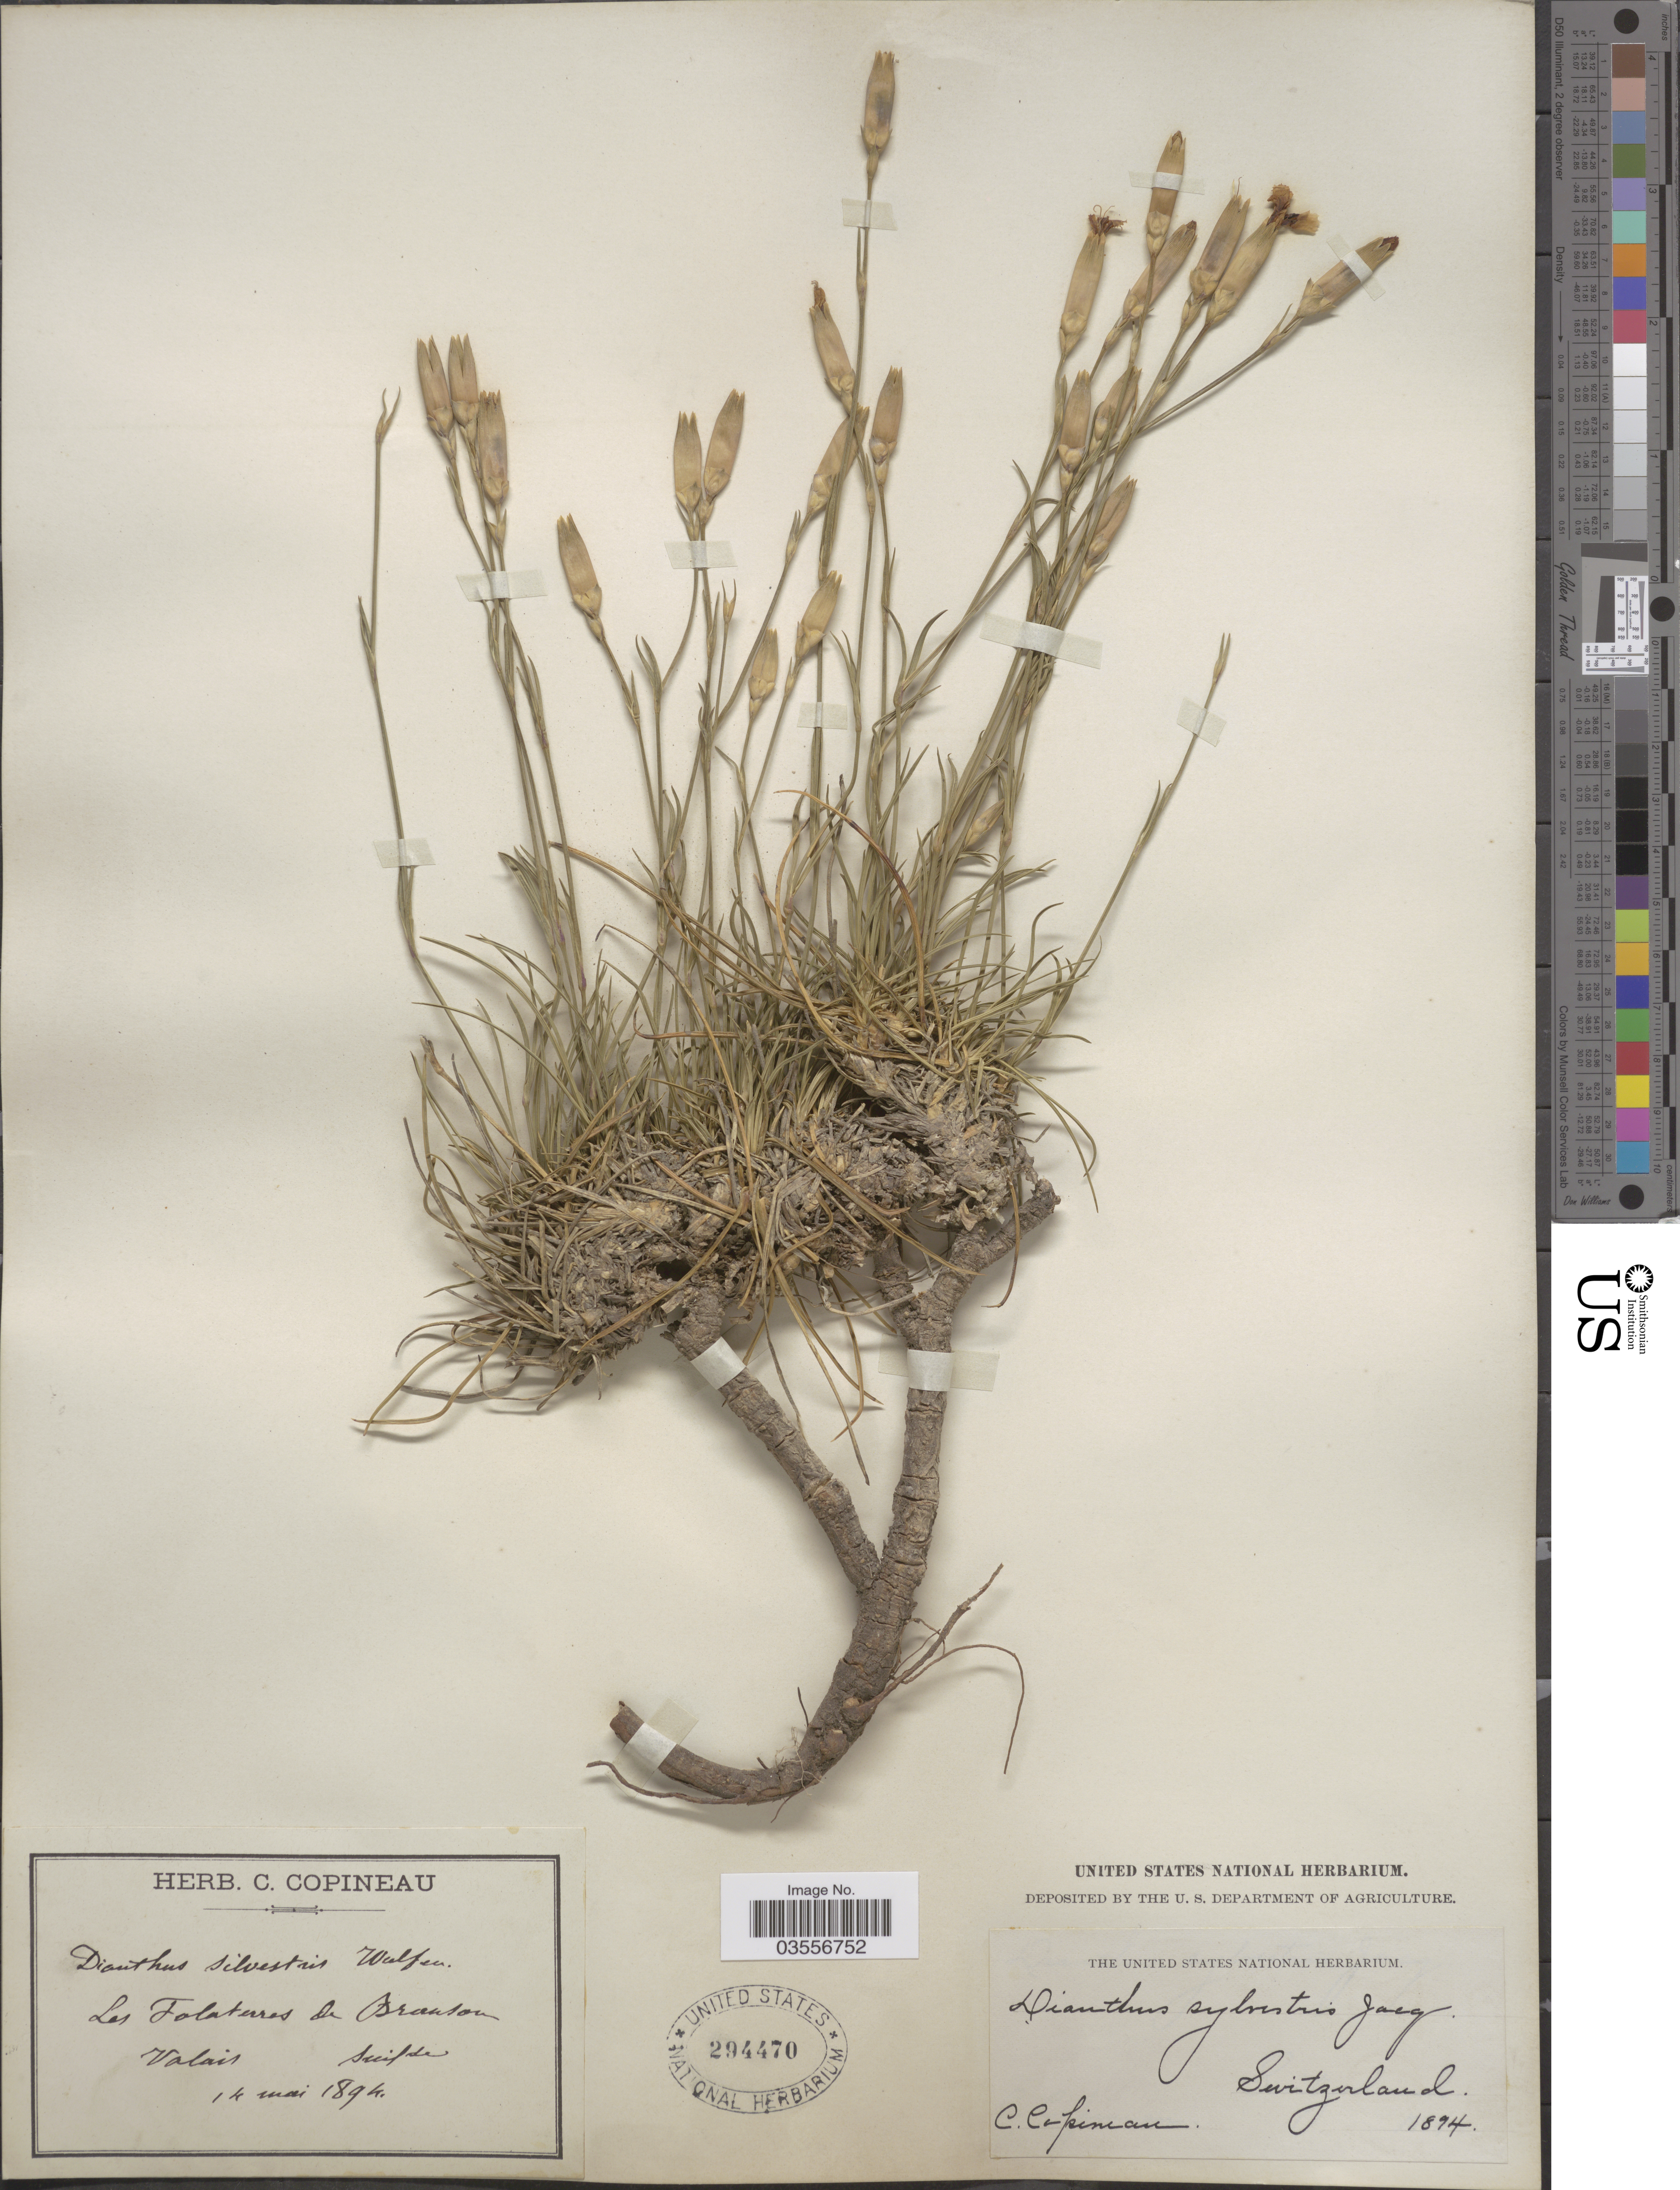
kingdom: Plantae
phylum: Tracheophyta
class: Magnoliopsida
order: Caryophyllales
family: Caryophyllaceae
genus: Dianthus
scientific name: Dianthus sylvestris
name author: Wulfen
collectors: C. Copineau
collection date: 1894-05-14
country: Switzerland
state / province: Valais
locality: Las Folatures de Branson. Suisse.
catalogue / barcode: US 294470